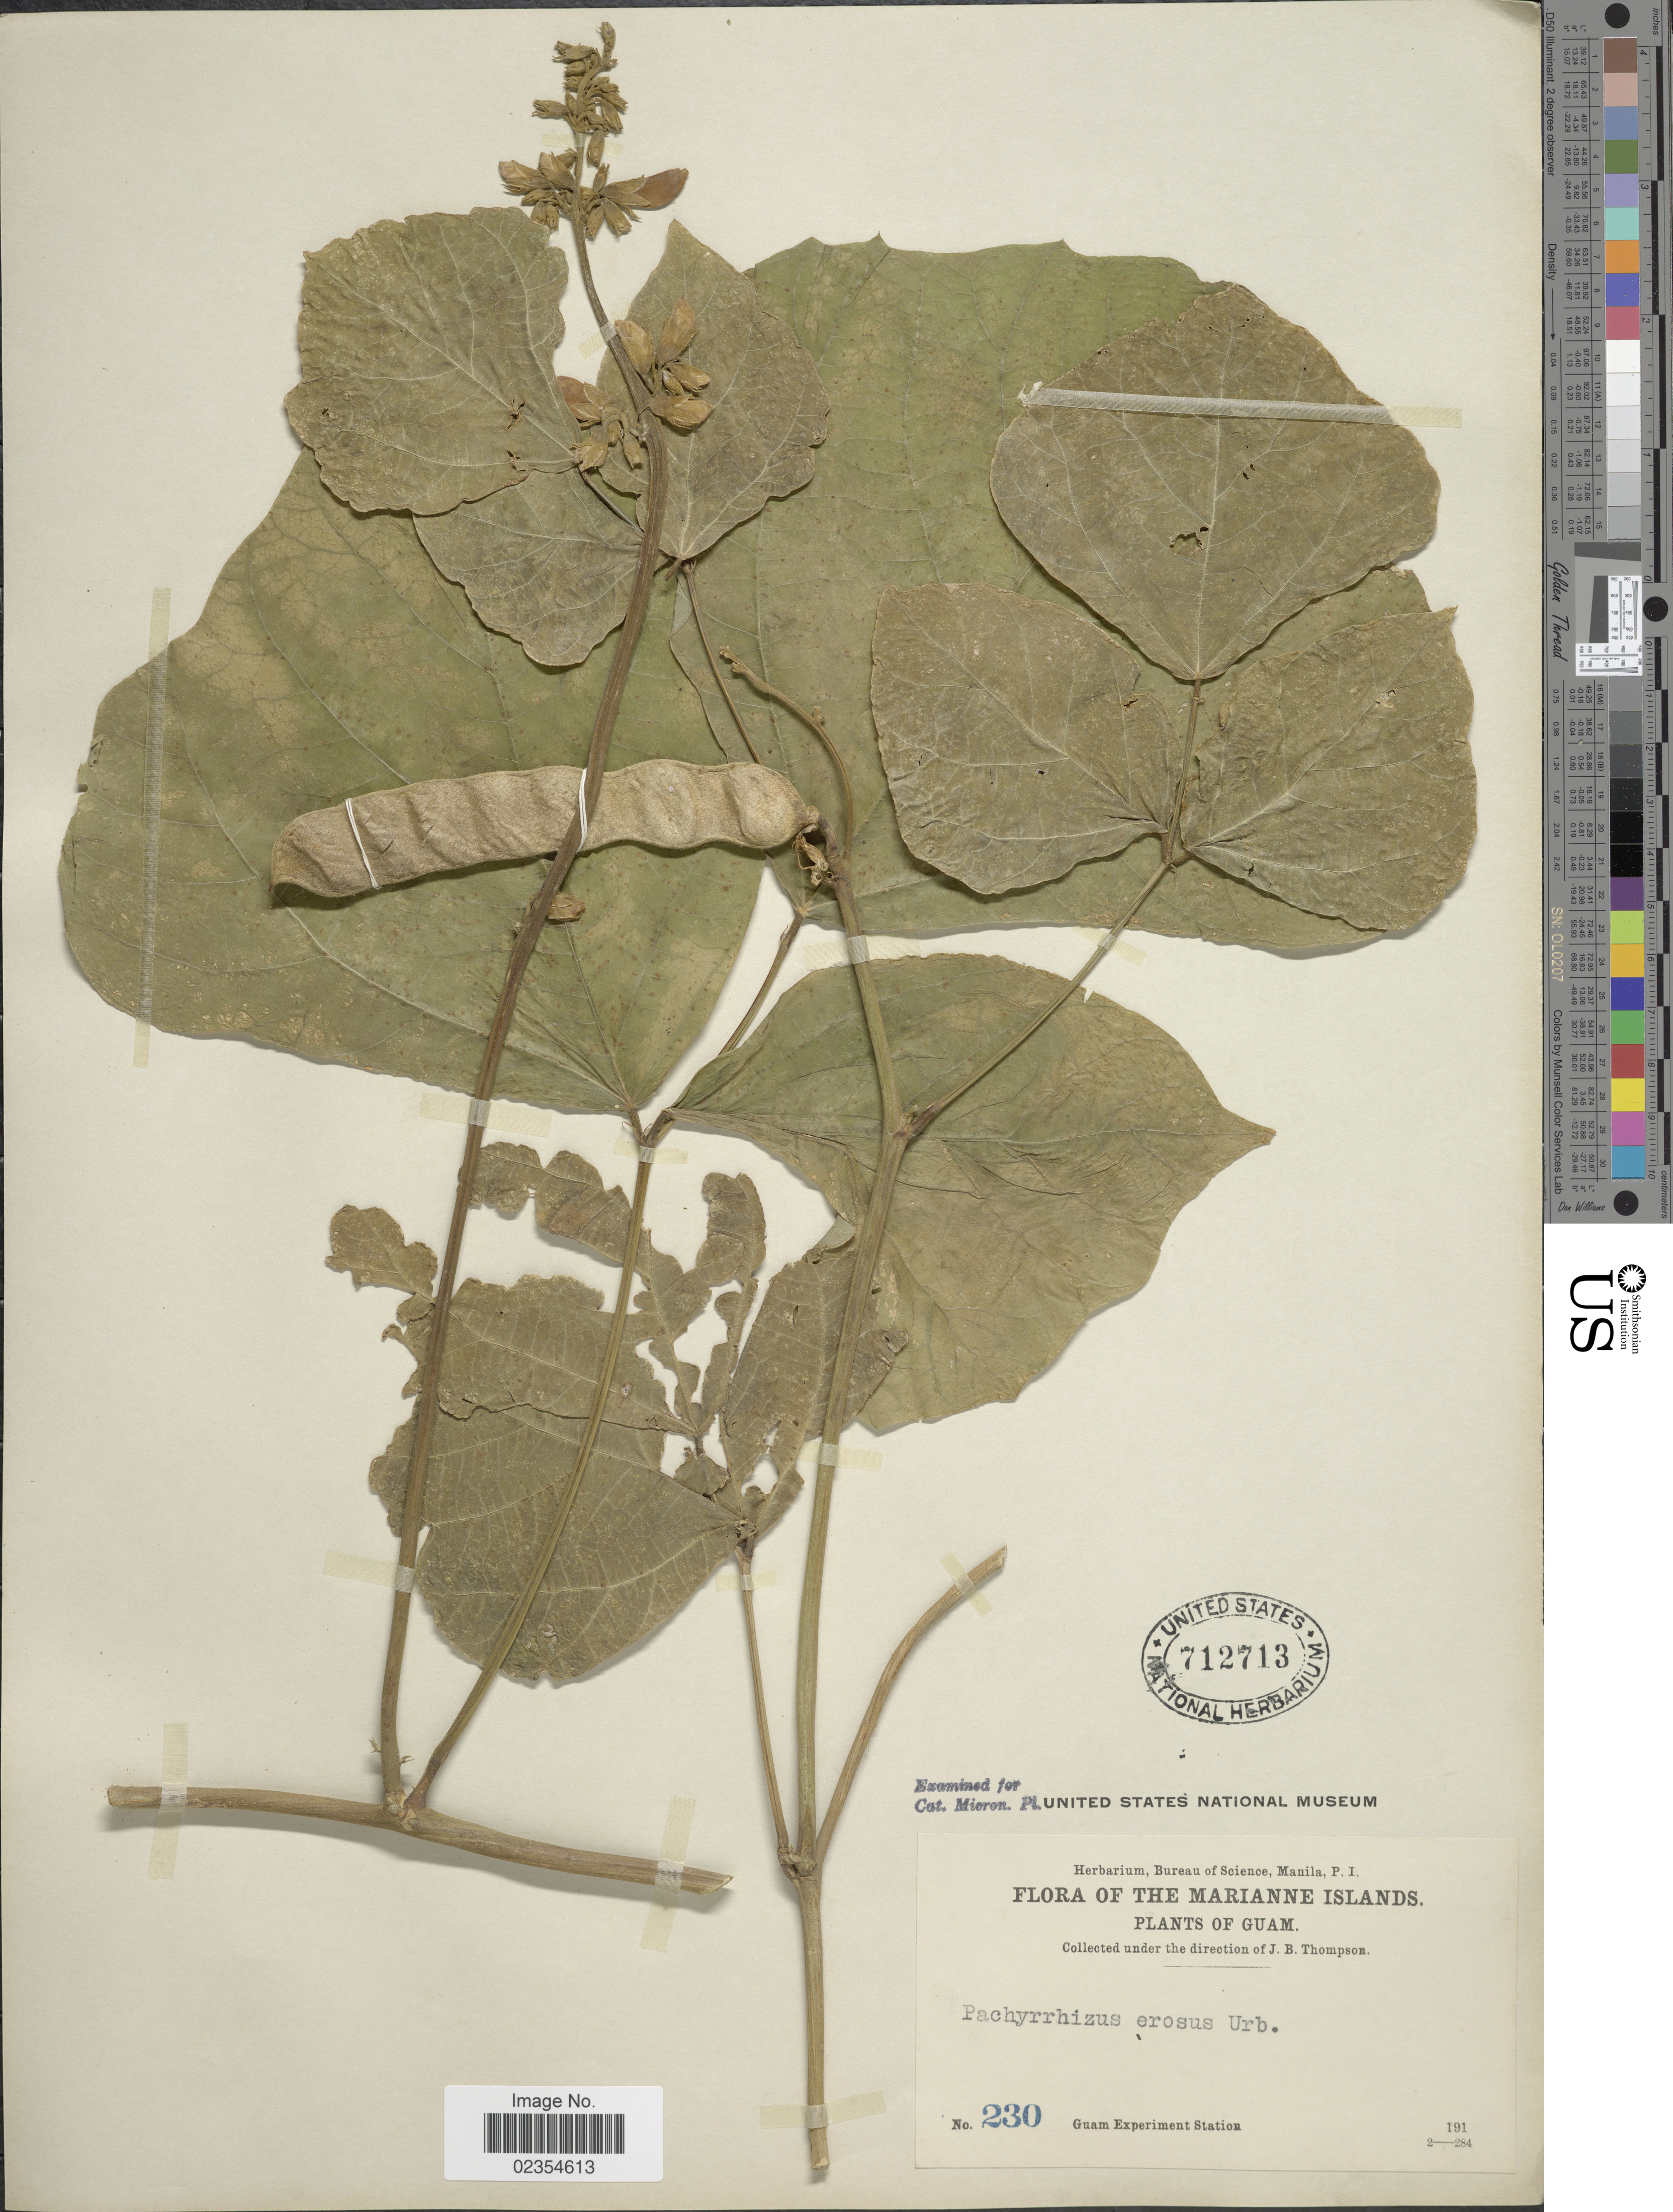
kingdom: Plantae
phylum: Tracheophyta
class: Magnoliopsida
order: Fabales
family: Fabaceae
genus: Pachyrhizus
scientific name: Pachyrhizus erosus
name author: (L.) Urb.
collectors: Guam Exp. Sta.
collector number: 230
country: Guam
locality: The Marianne Islands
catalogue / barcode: US 712713